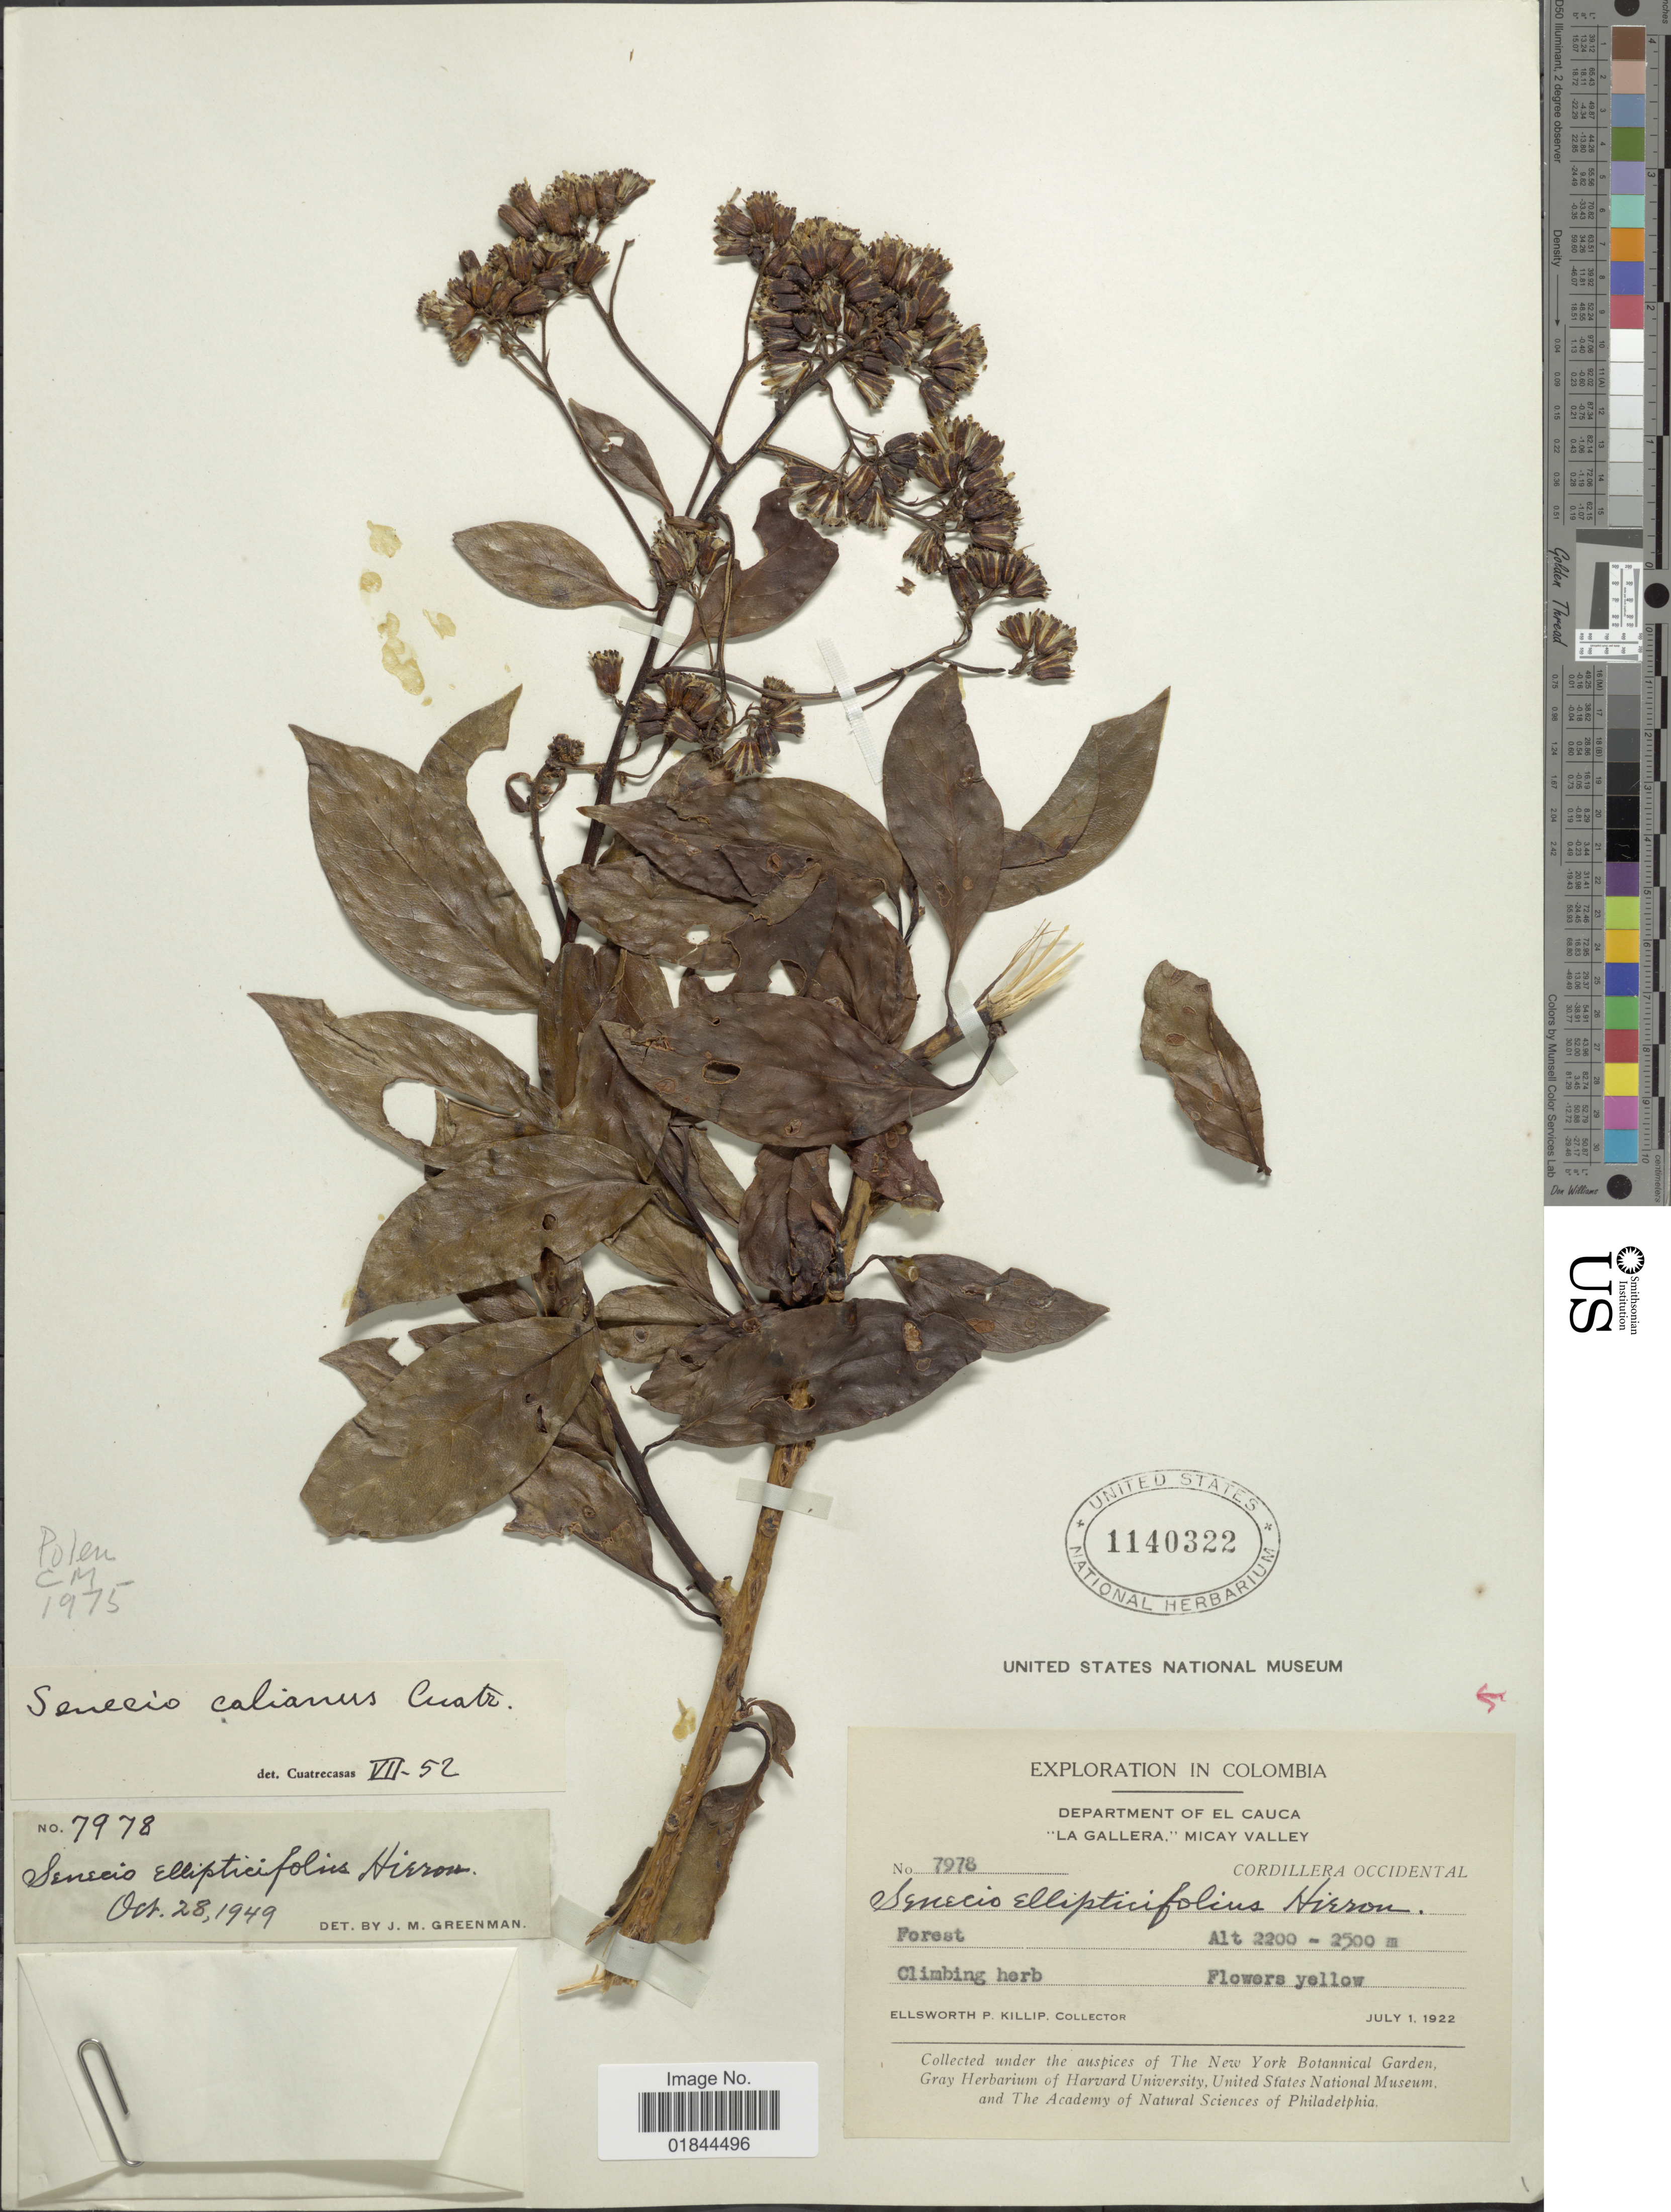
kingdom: Plantae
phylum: Tracheophyta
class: Magnoliopsida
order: Asterales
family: Asteraceae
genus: Pentacalia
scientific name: Pentacalia ellipticifolia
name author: (Hieron.) Cuatrec.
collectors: E. P. Killip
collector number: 7978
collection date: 1922-07-01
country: Colombia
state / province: Cauca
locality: Department of El Cauca 'La Gallera,' Micay Valley, Cordillera Occidental, Forest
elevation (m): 2200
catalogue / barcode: US 1140322